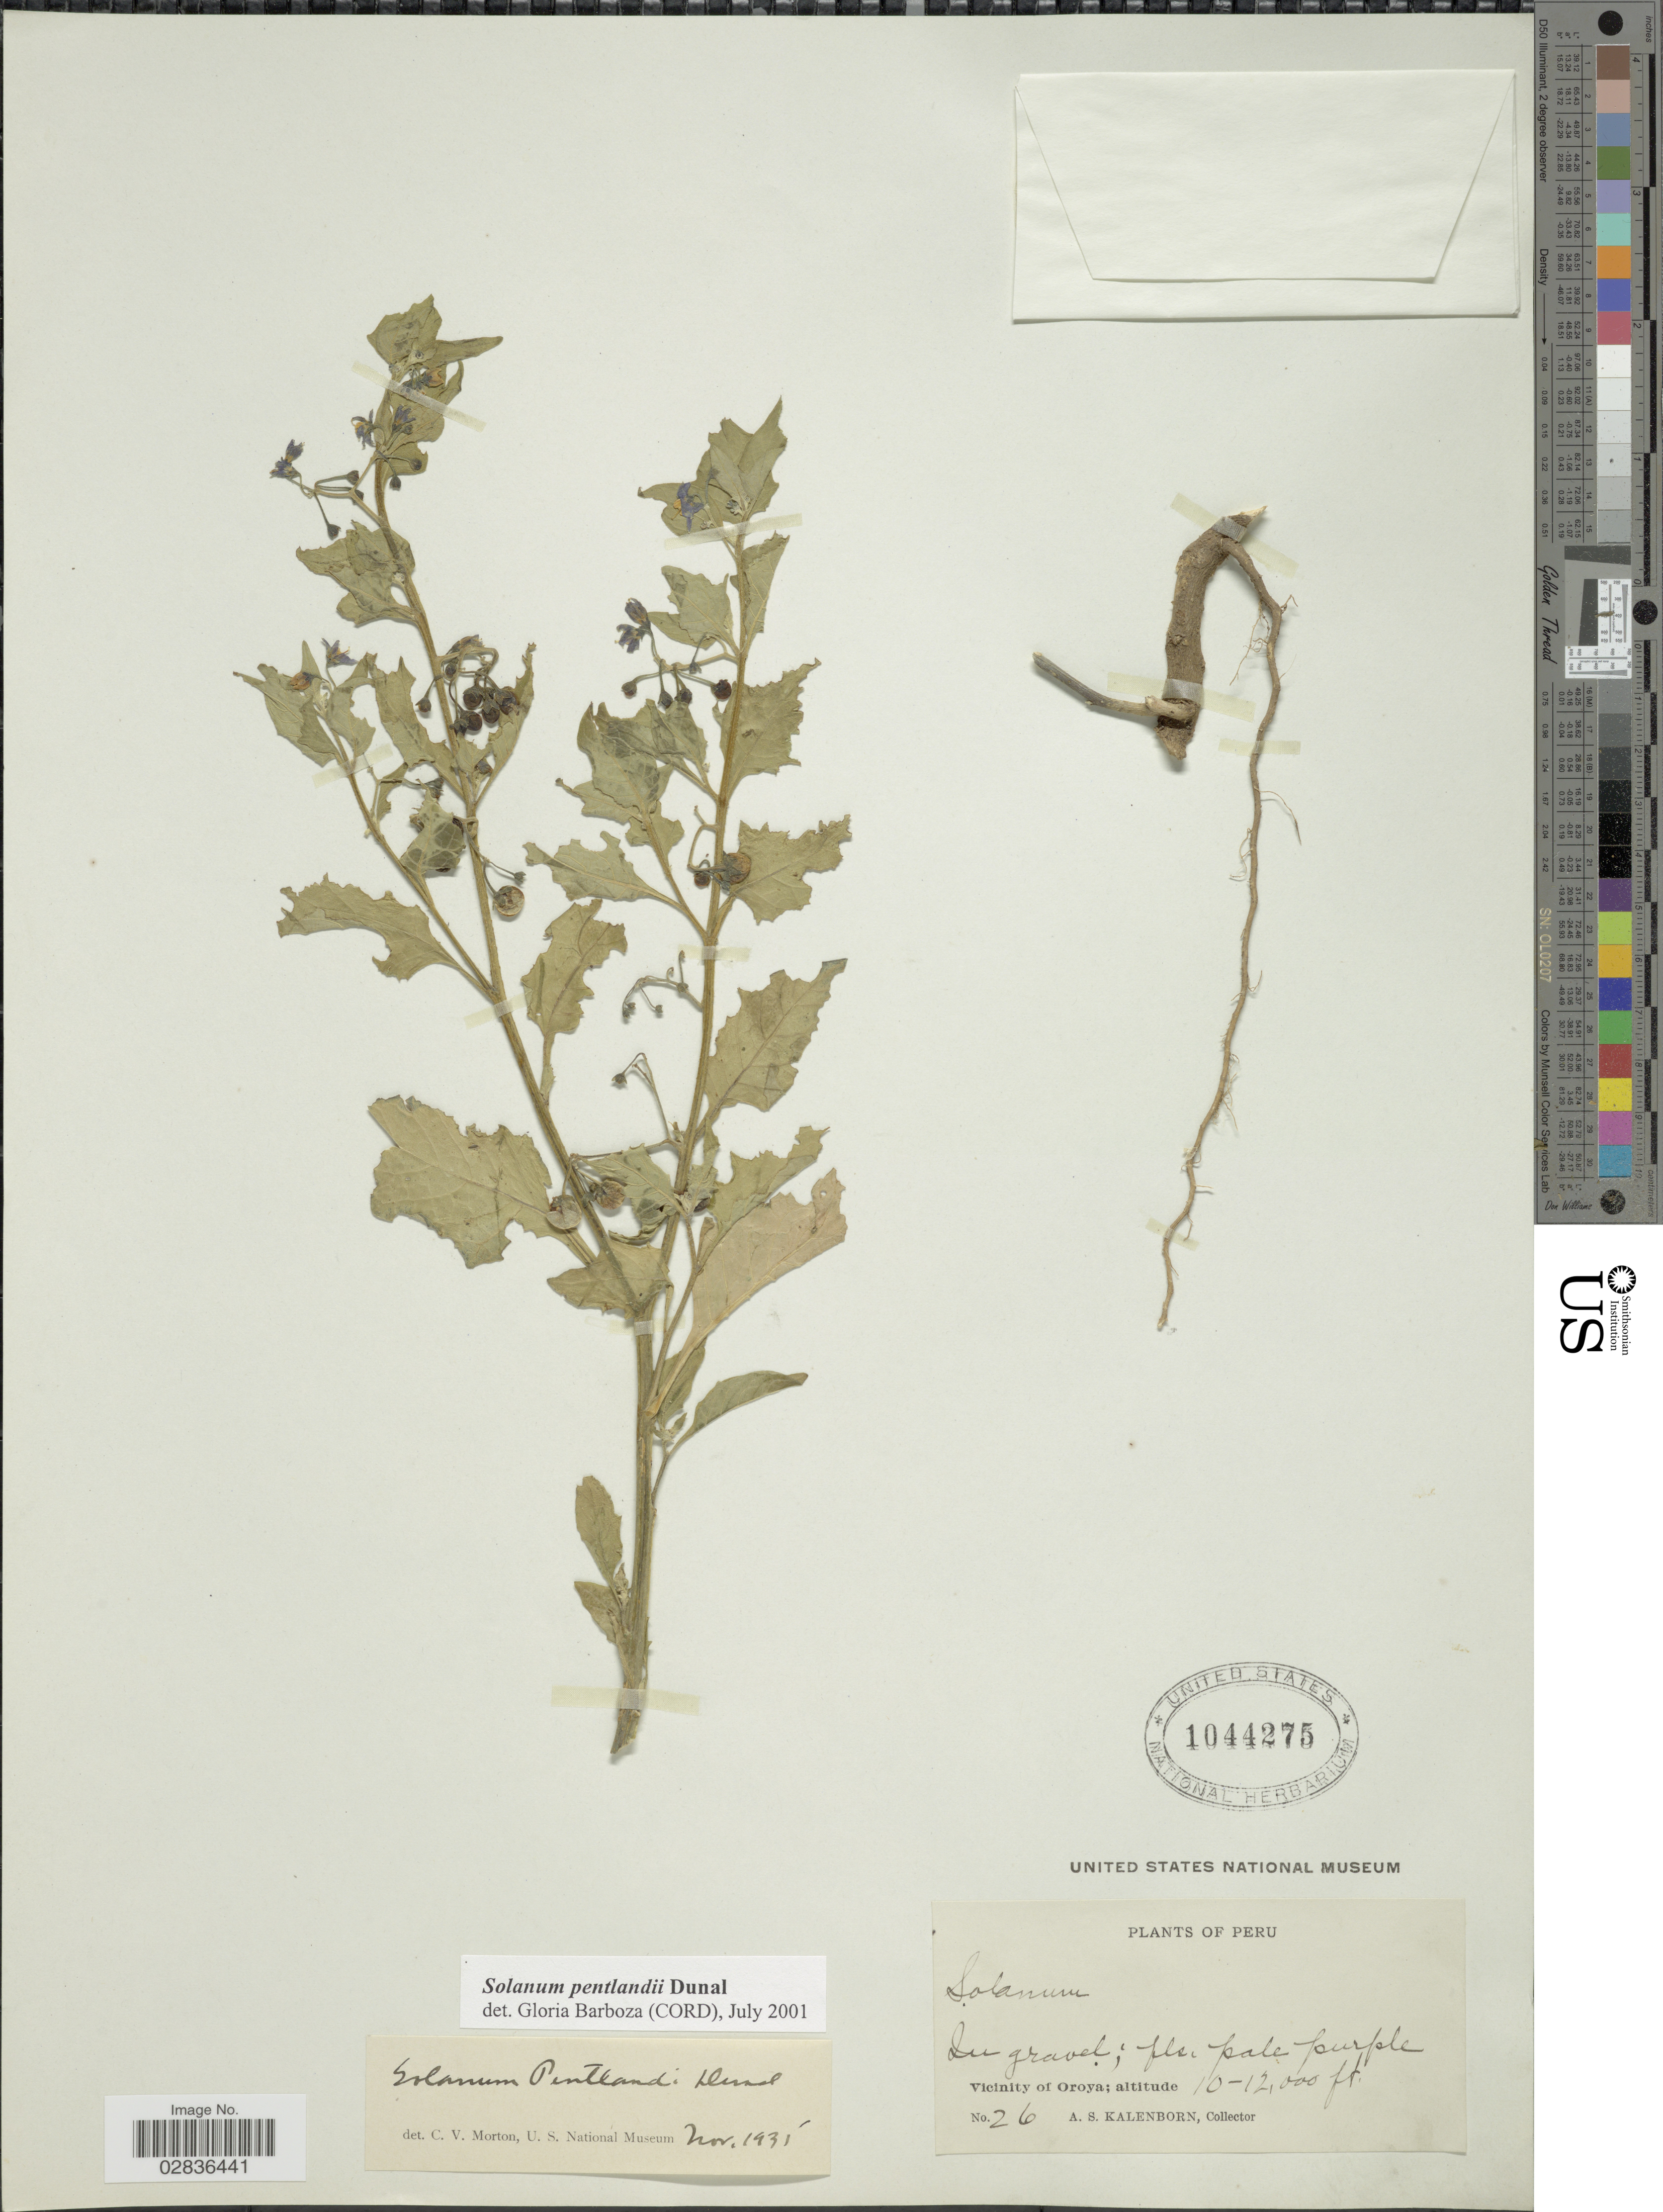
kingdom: Plantae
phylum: Tracheophyta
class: Magnoliopsida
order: Solanales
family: Solanaceae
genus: Solanum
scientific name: Solanum pentlandii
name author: Dunal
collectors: A. Kalenborn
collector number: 26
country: Peru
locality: Vicinity of Oroya.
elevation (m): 3048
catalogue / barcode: US 1044275